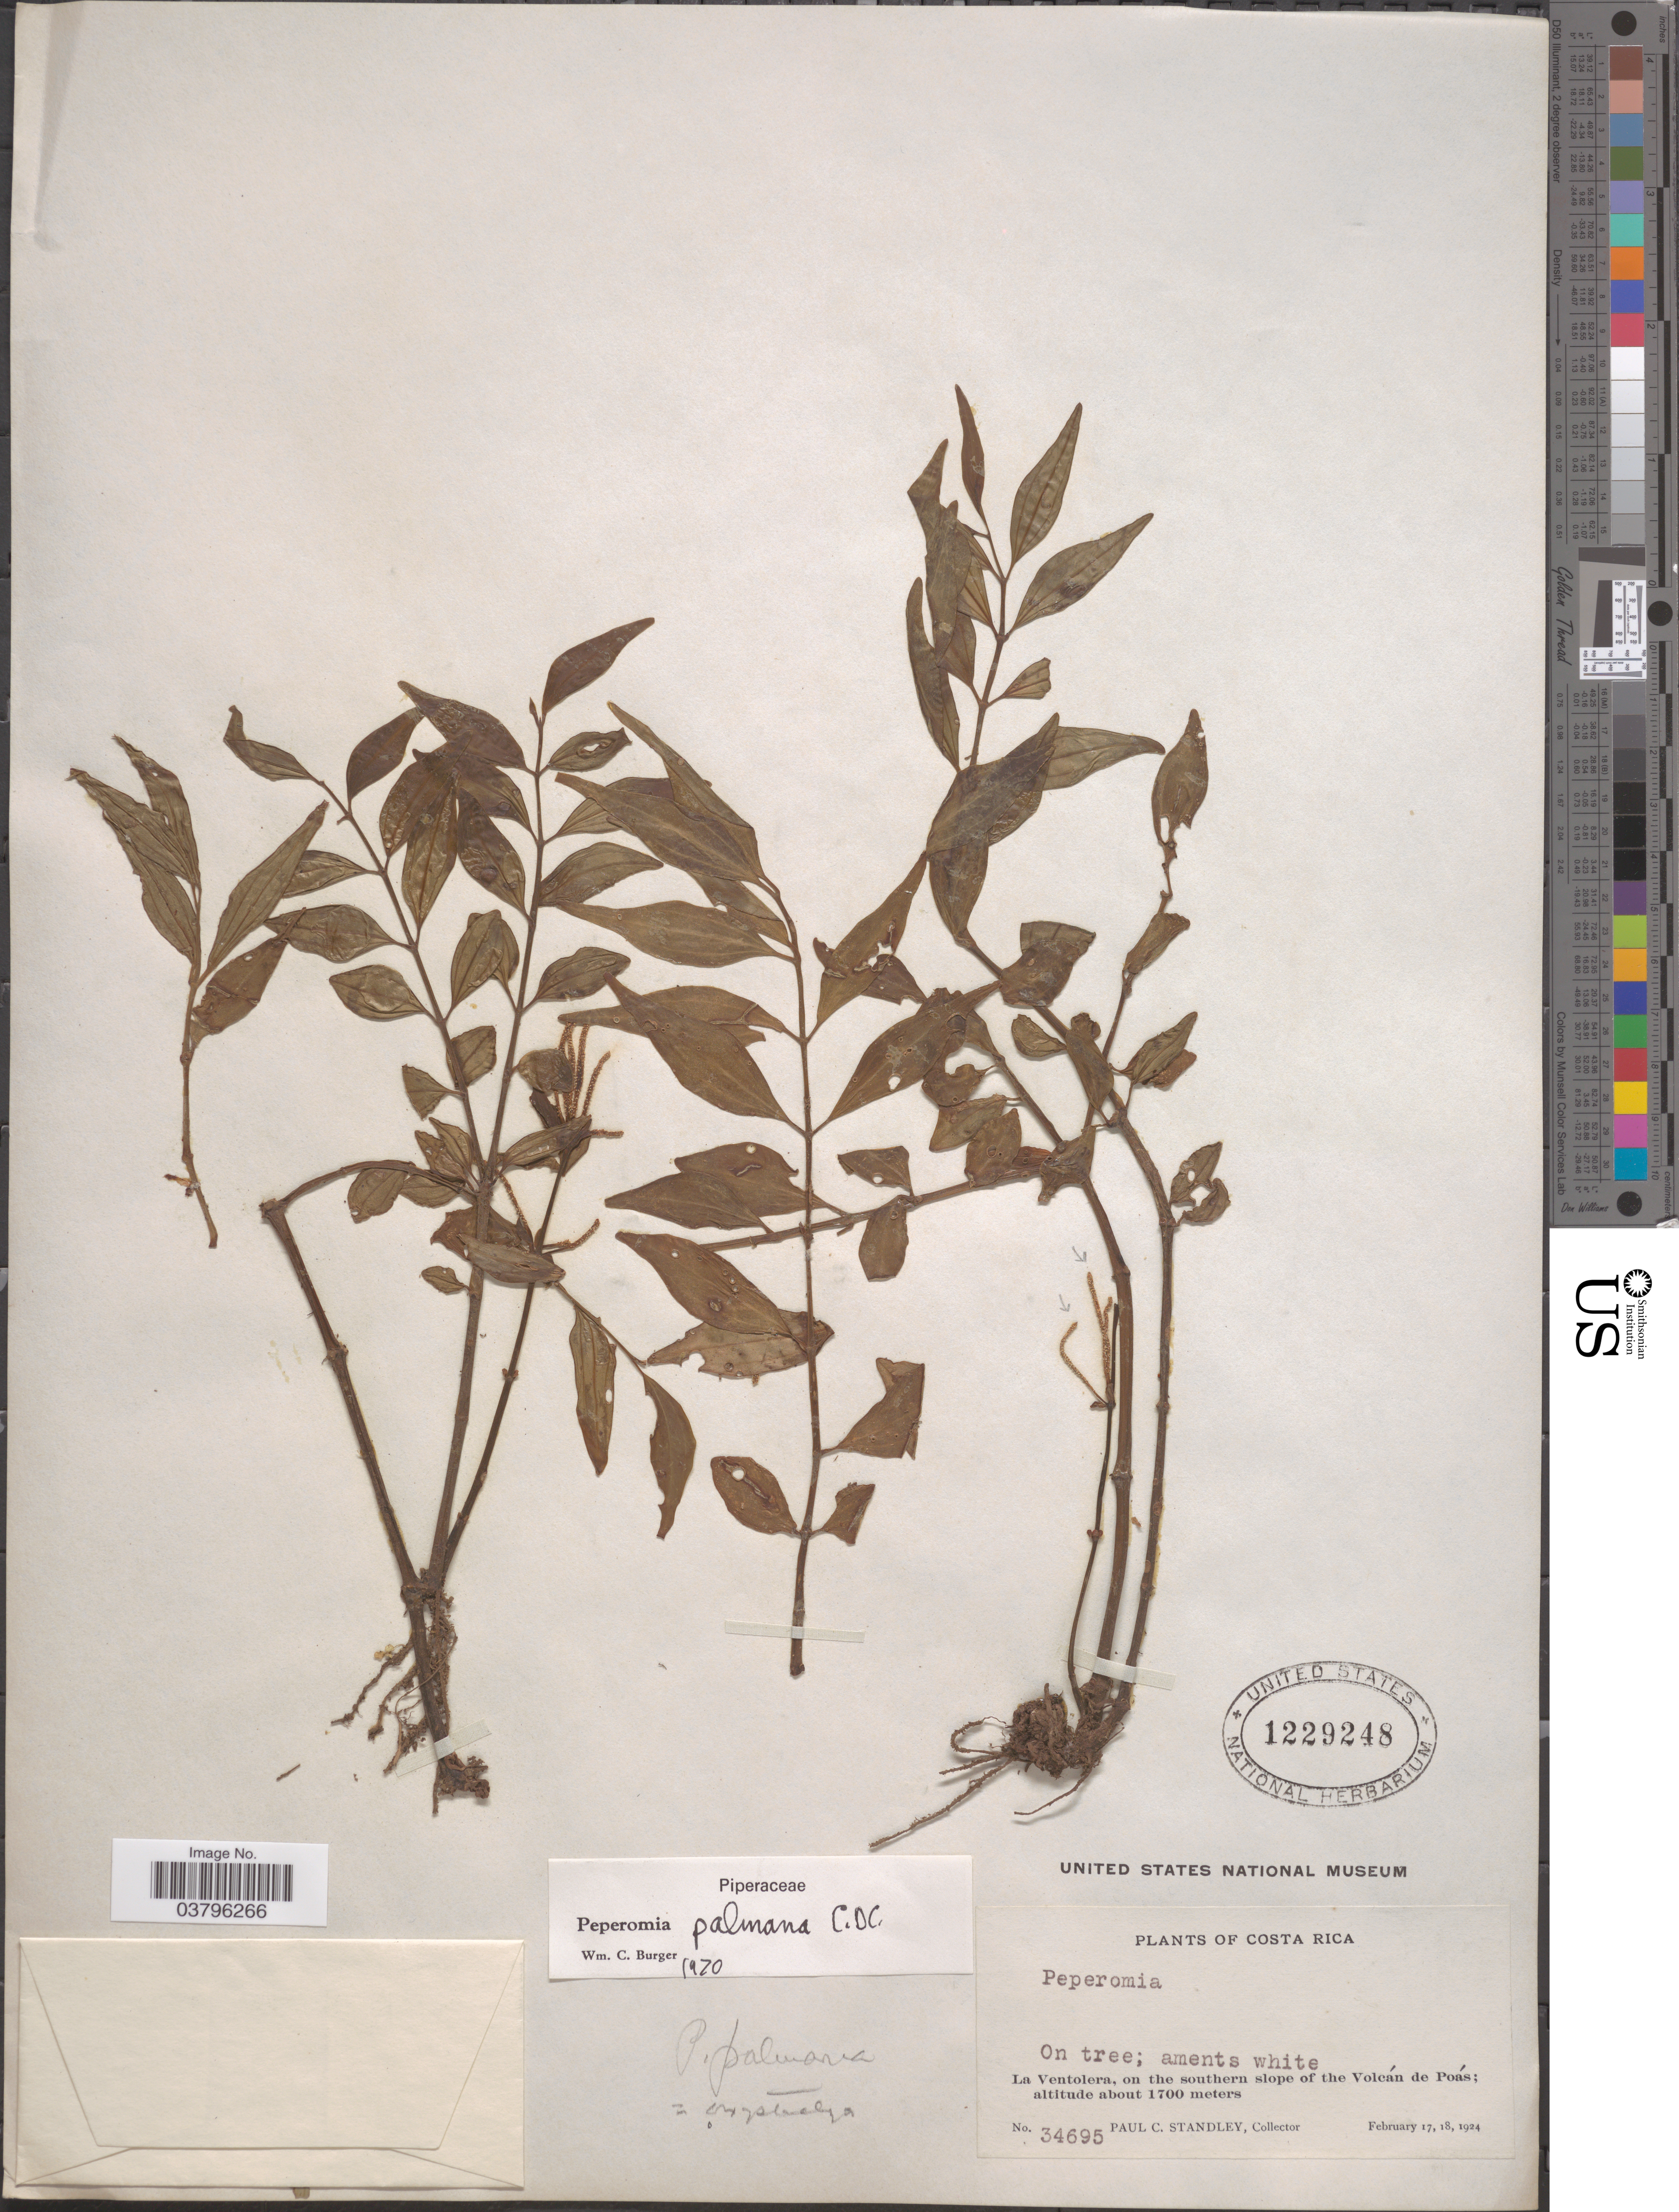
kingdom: Plantae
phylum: Tracheophyta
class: Magnoliopsida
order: Piperales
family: Piperaceae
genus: Peperomia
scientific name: Peperomia palmana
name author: C. DC.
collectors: P. C. Standley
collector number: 34695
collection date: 1924-02-17/1924-02-18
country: Costa Rica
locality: La Ventolera, on the southern slope of the Volcán de Poás.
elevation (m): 1700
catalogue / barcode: US 1229248